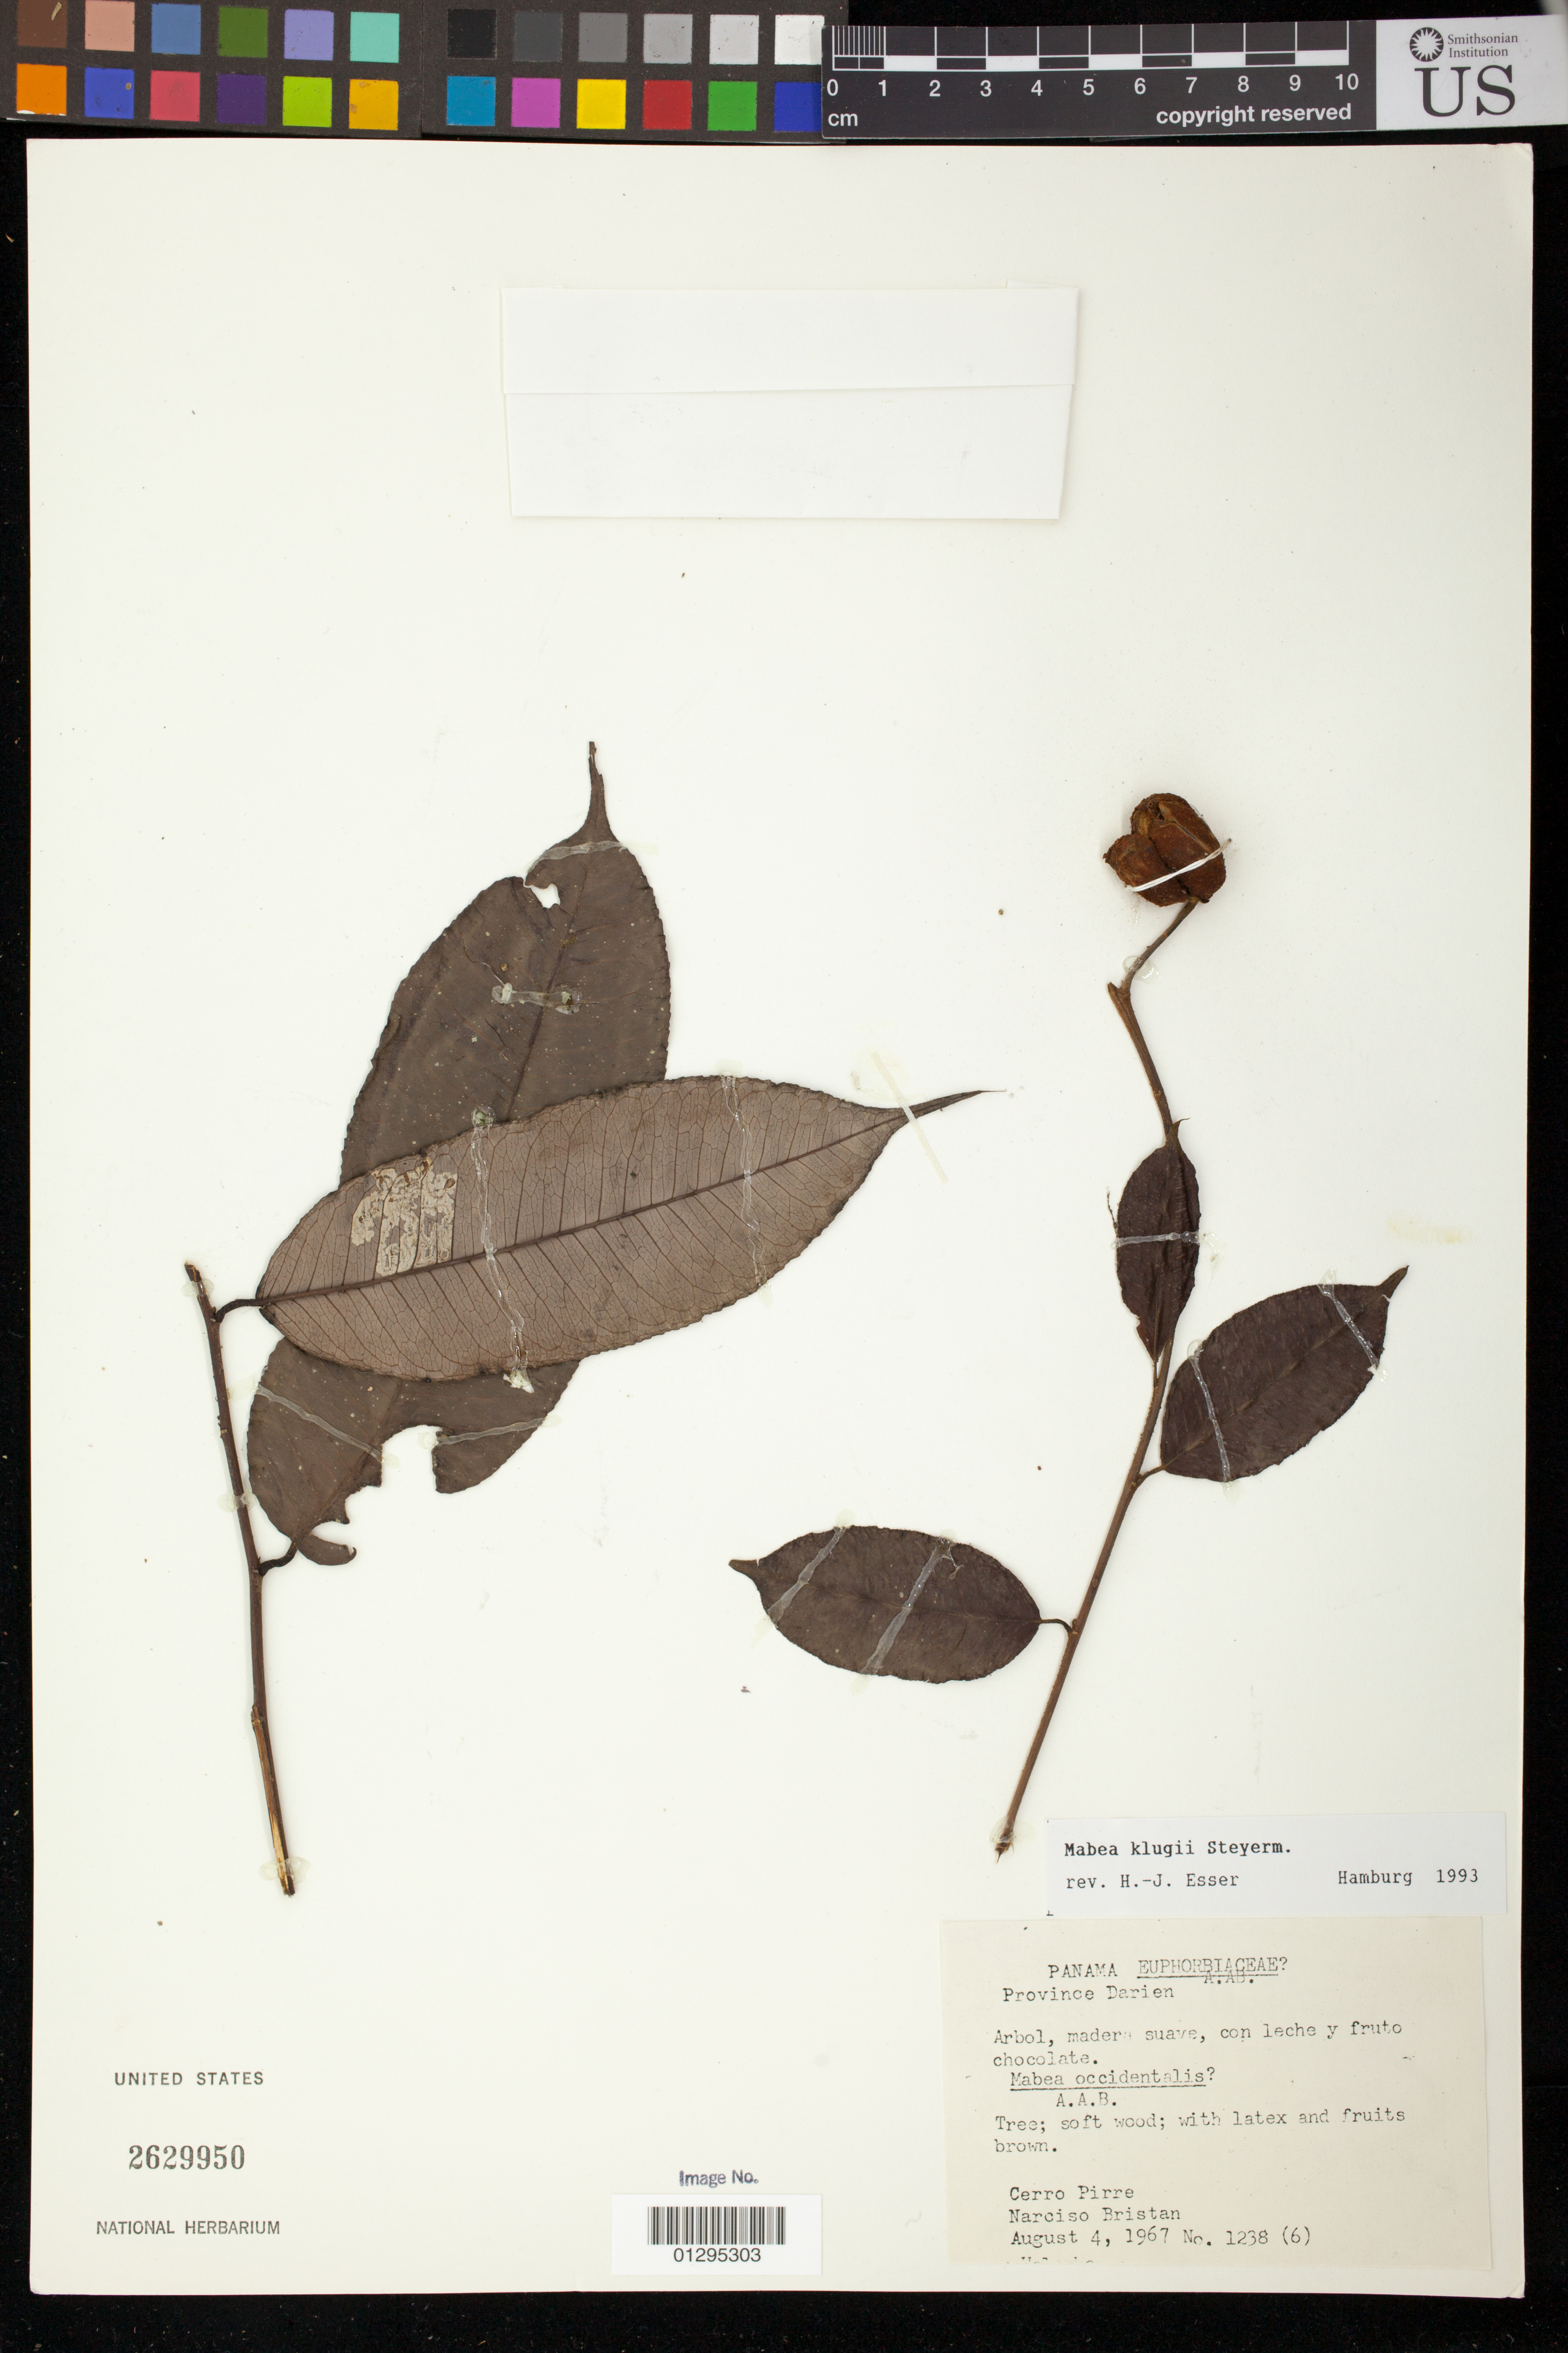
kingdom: Plantae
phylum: Tracheophyta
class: Magnoliopsida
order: Malpighiales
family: Euphorbiaceae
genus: Mabea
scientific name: Mabea klugii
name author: Steyerm.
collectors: N. Bristan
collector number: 1238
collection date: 1967-08-04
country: Panama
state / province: Darién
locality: Cerro Pirre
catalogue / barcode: US 2629950